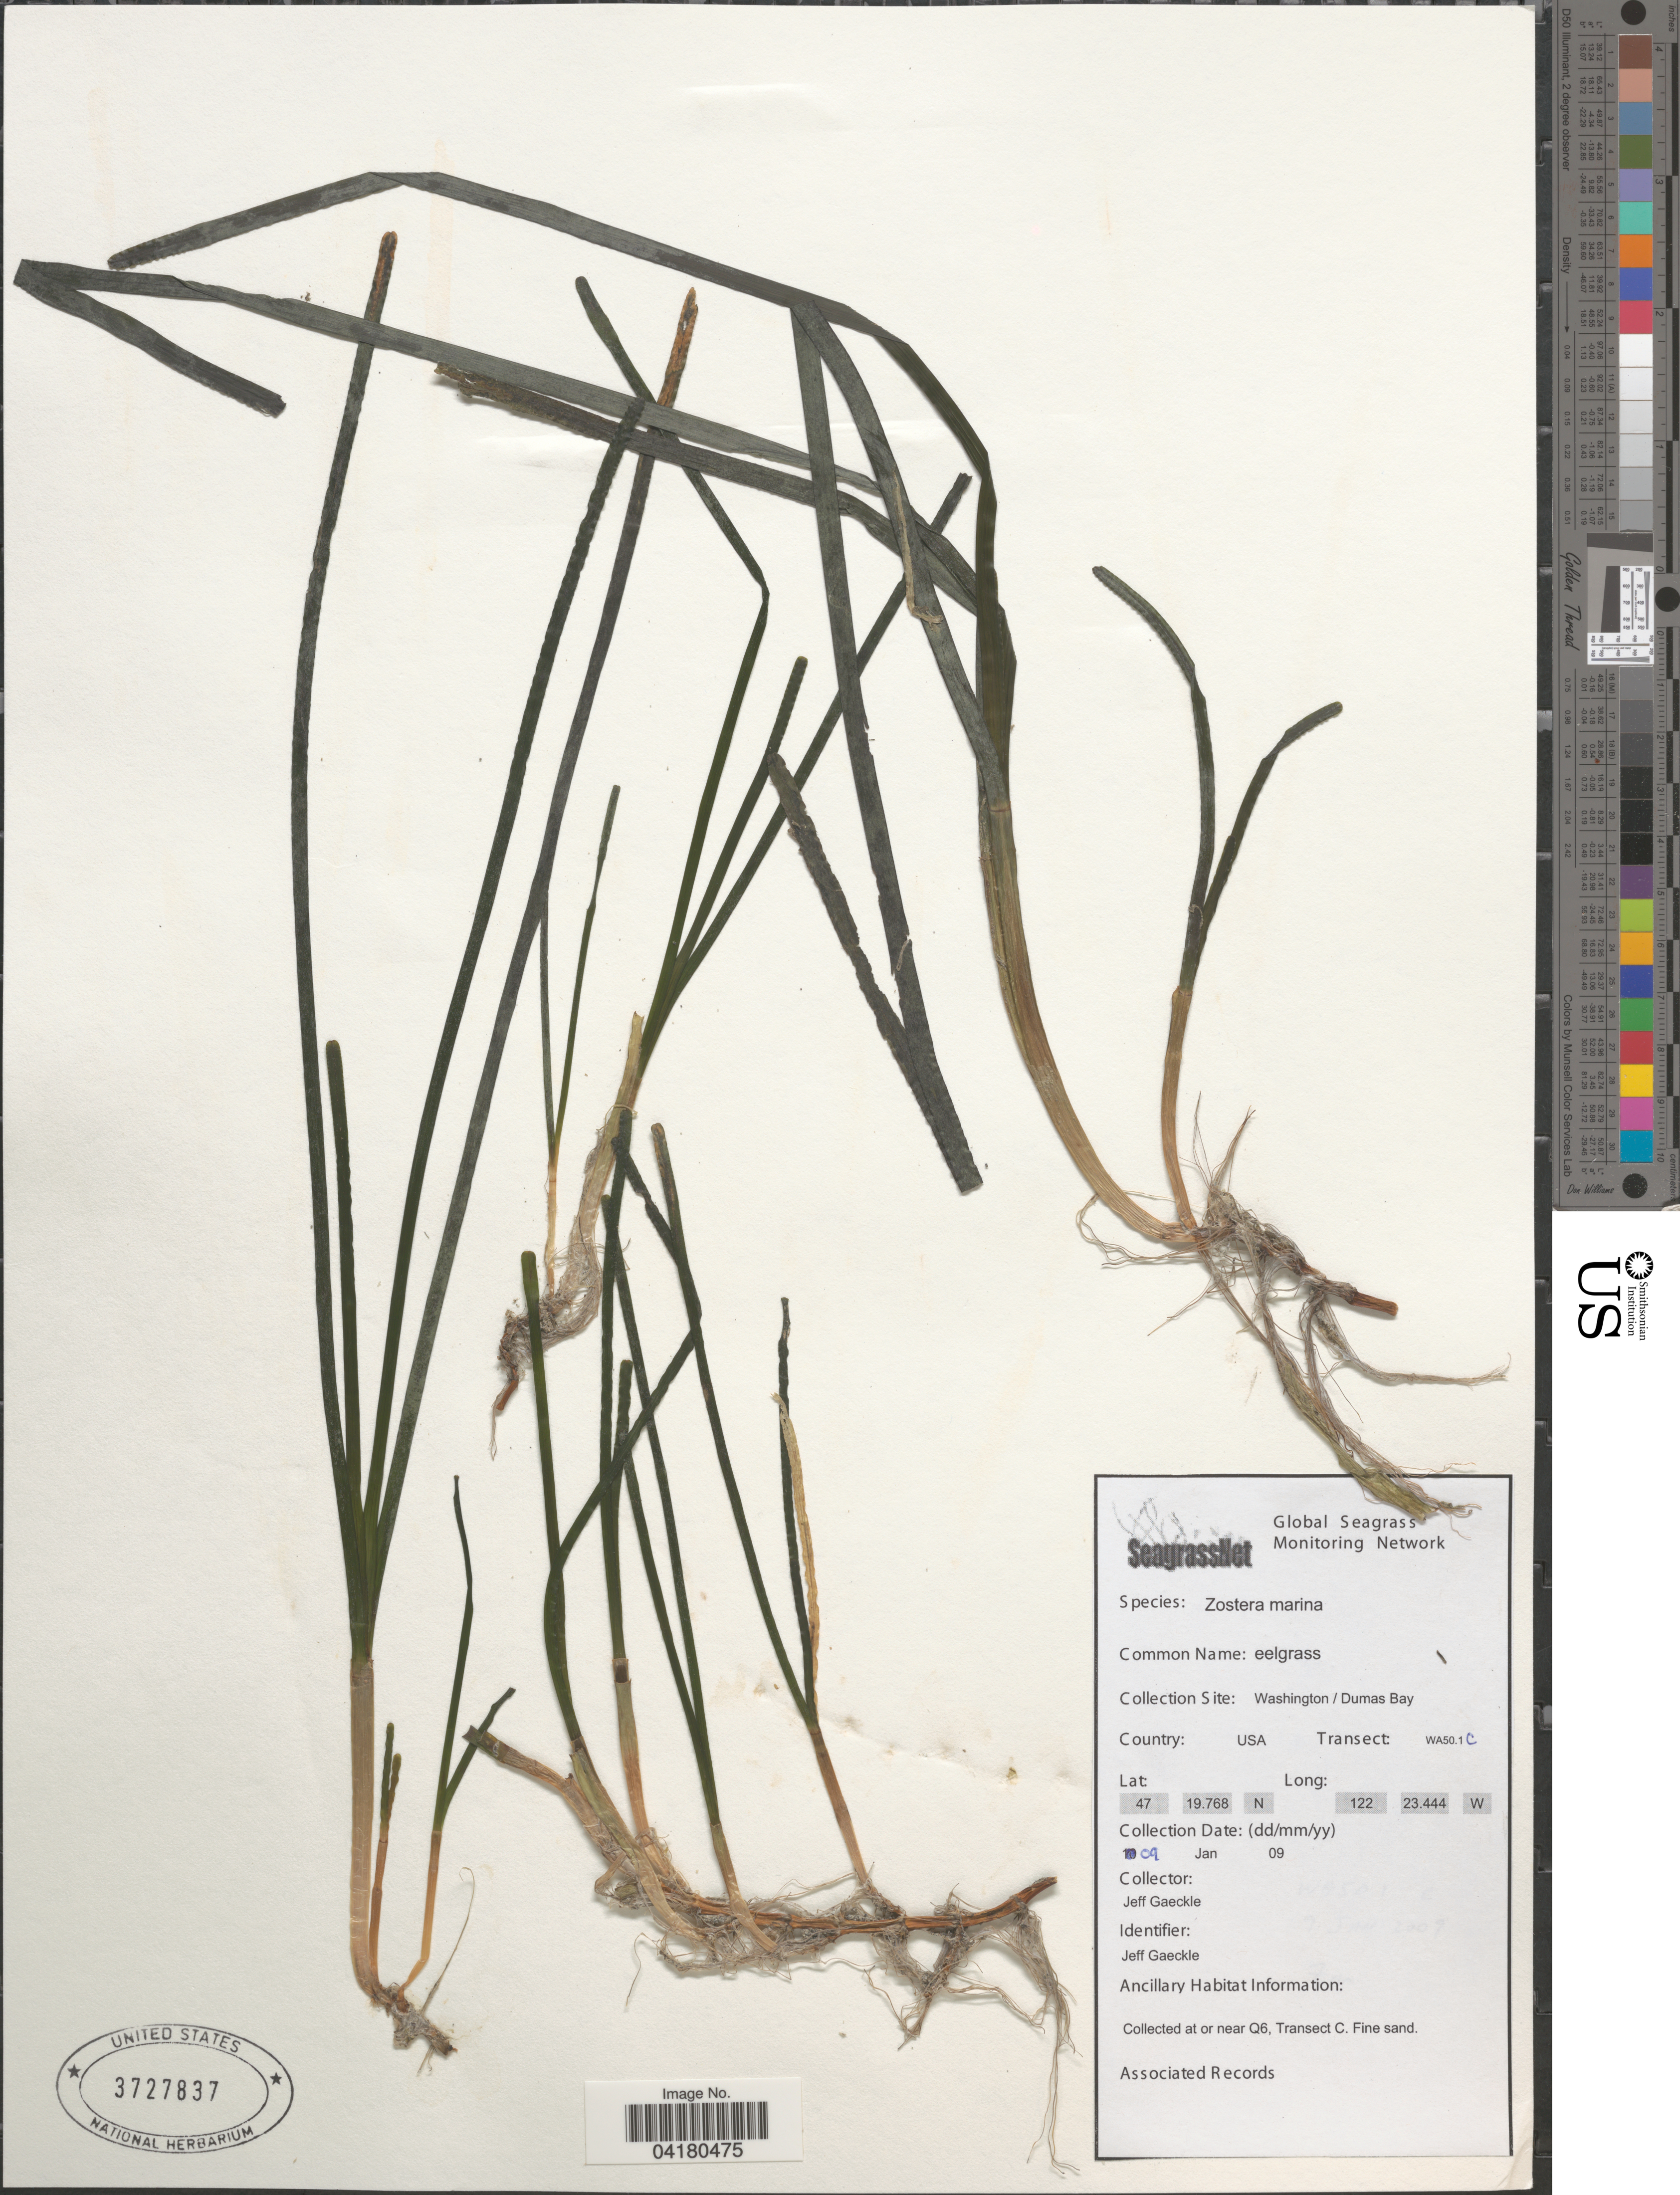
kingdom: Plantae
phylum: Tracheophyta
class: Liliopsida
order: Alismatales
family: Zosteraceae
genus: Zostera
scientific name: Zostera marina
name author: L.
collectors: J. Gaeckle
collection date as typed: Transcribed d/m/y: 9/1/9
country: United States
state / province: Washington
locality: Collection Site: Washington / Dumas Bay. Transect: WA50.1C.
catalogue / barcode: US 3727837